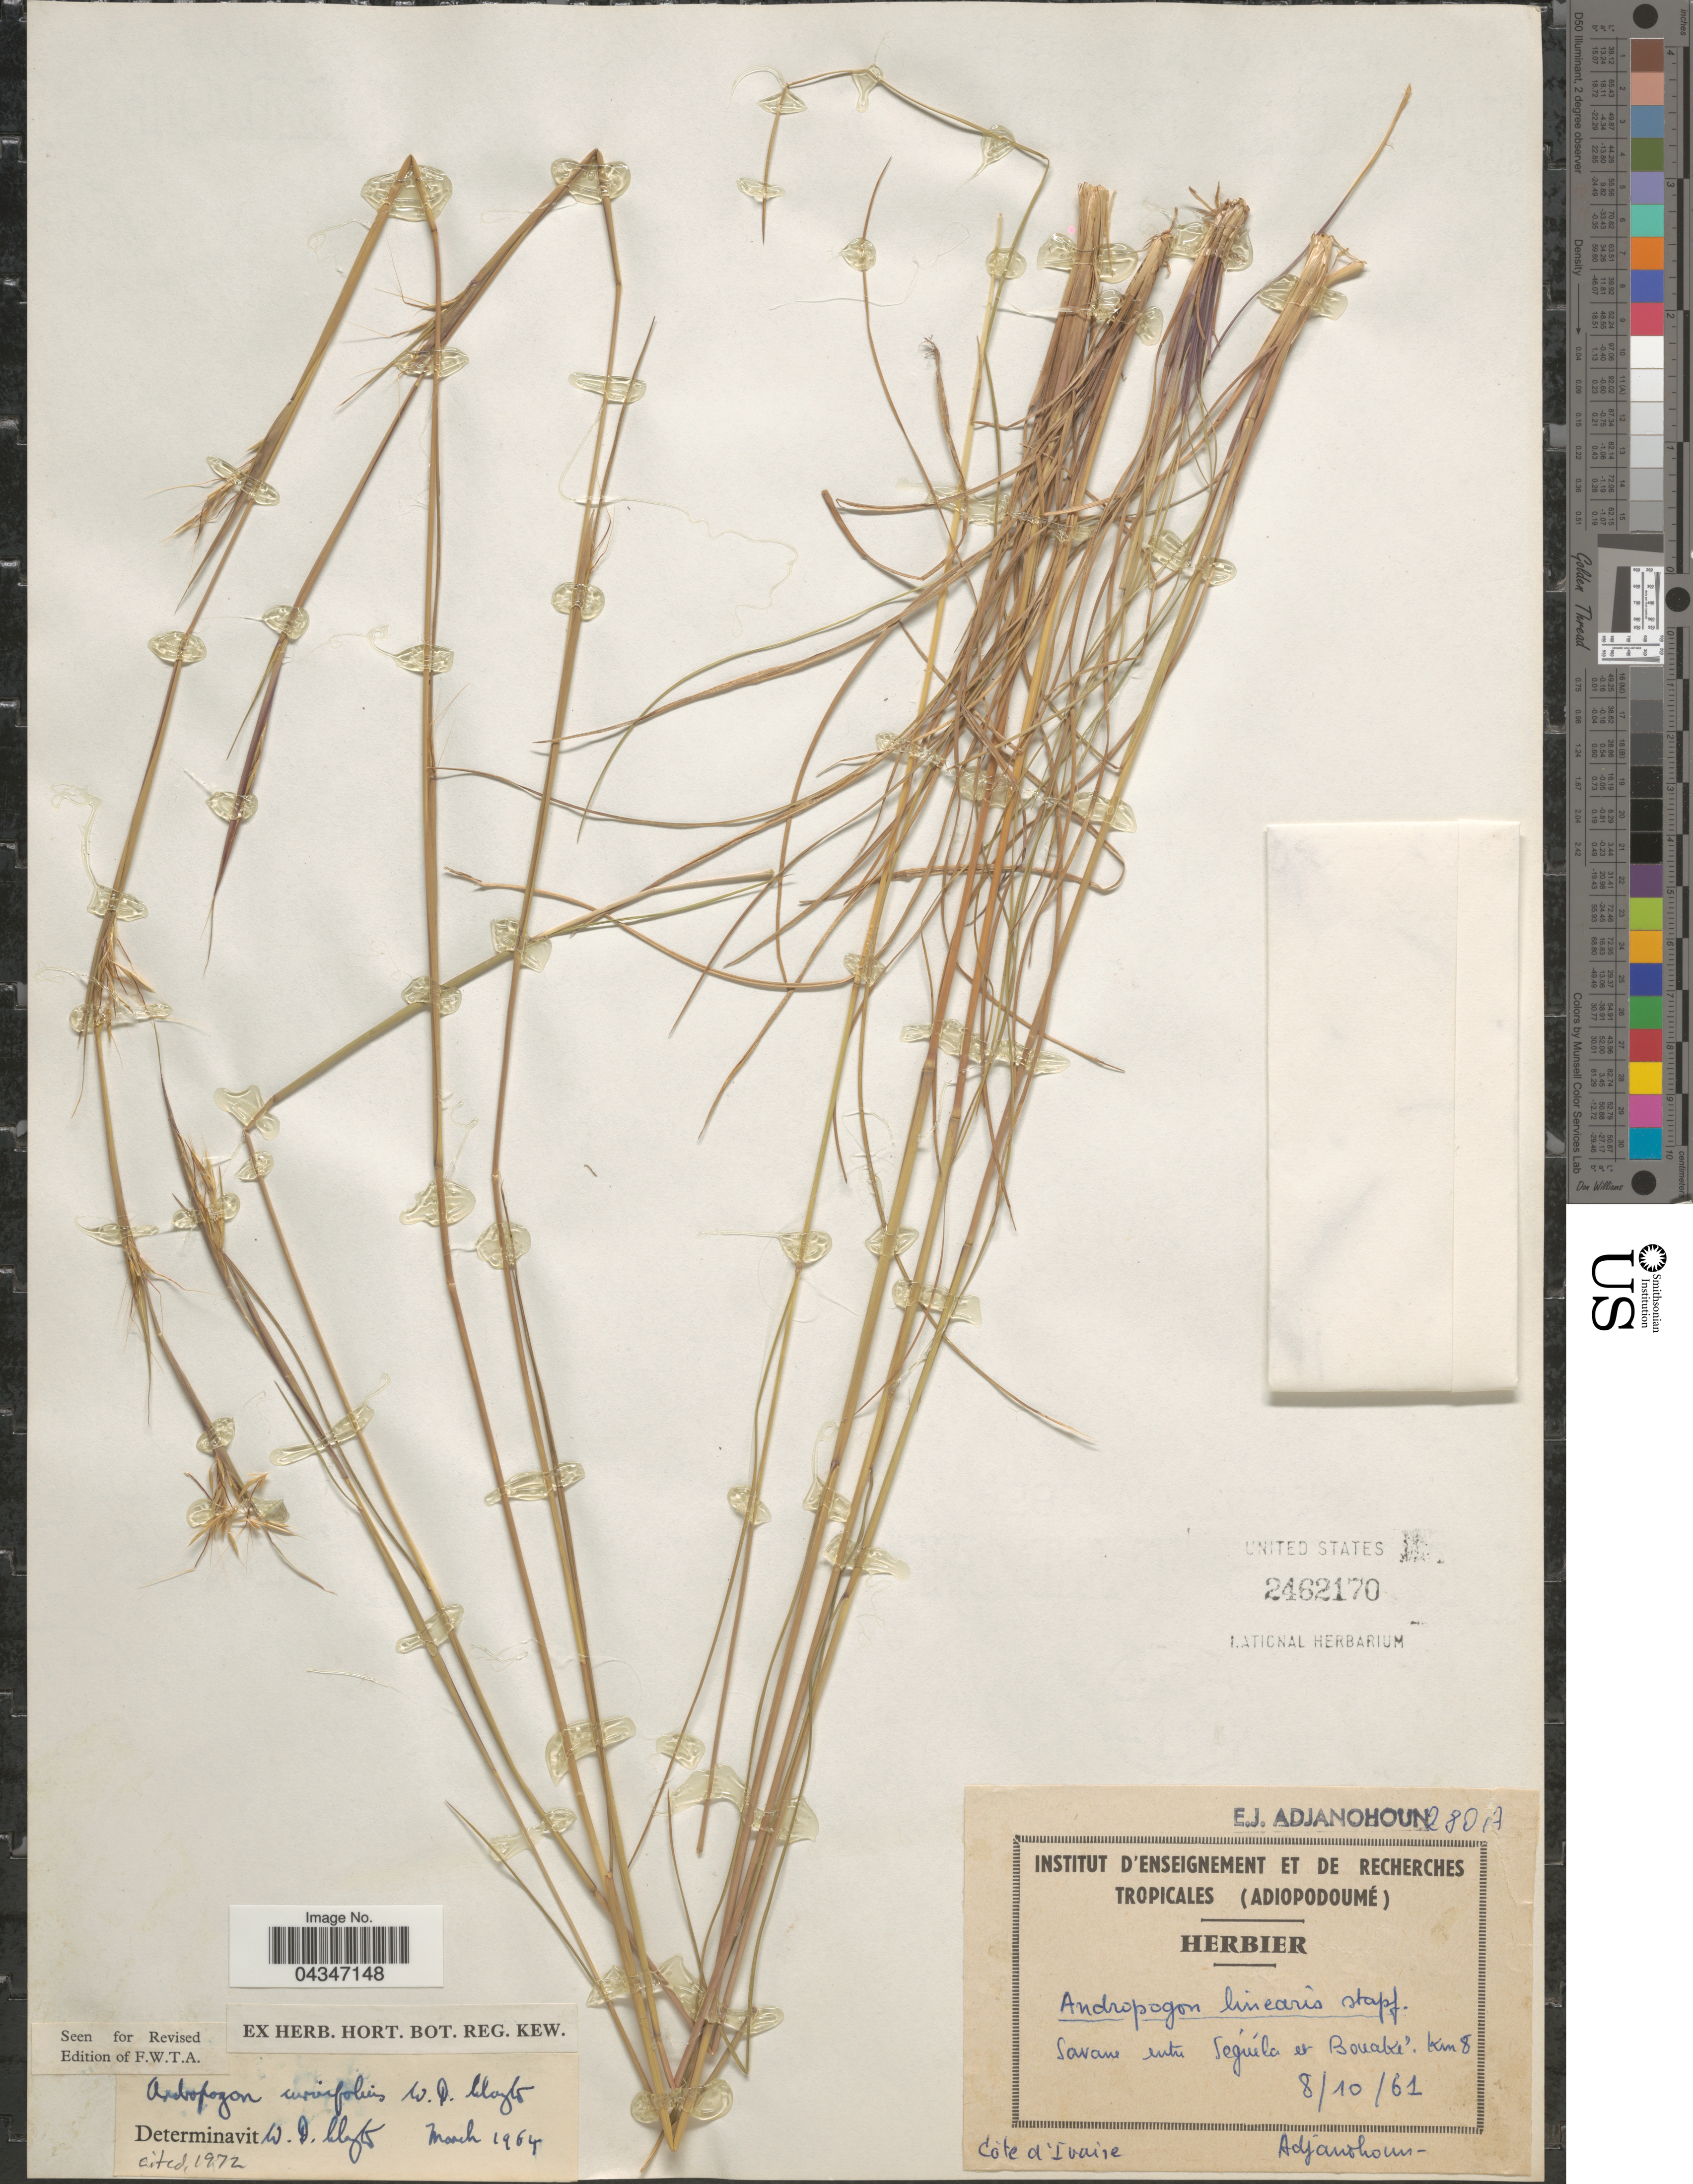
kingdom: Plantae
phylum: Tracheophyta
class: Liliopsida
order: Poales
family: Poaceae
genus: Andropogon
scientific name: Andropogon chrysostachyus x A. curvifolius Clayton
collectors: E. Adjanohoun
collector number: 28017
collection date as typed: Transcribed d/m/y: 8/10/61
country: Ivory Coast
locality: Savane entre Séguéla et Bonaki, Km 8. Cote d'Ivoire.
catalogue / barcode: US 2462170